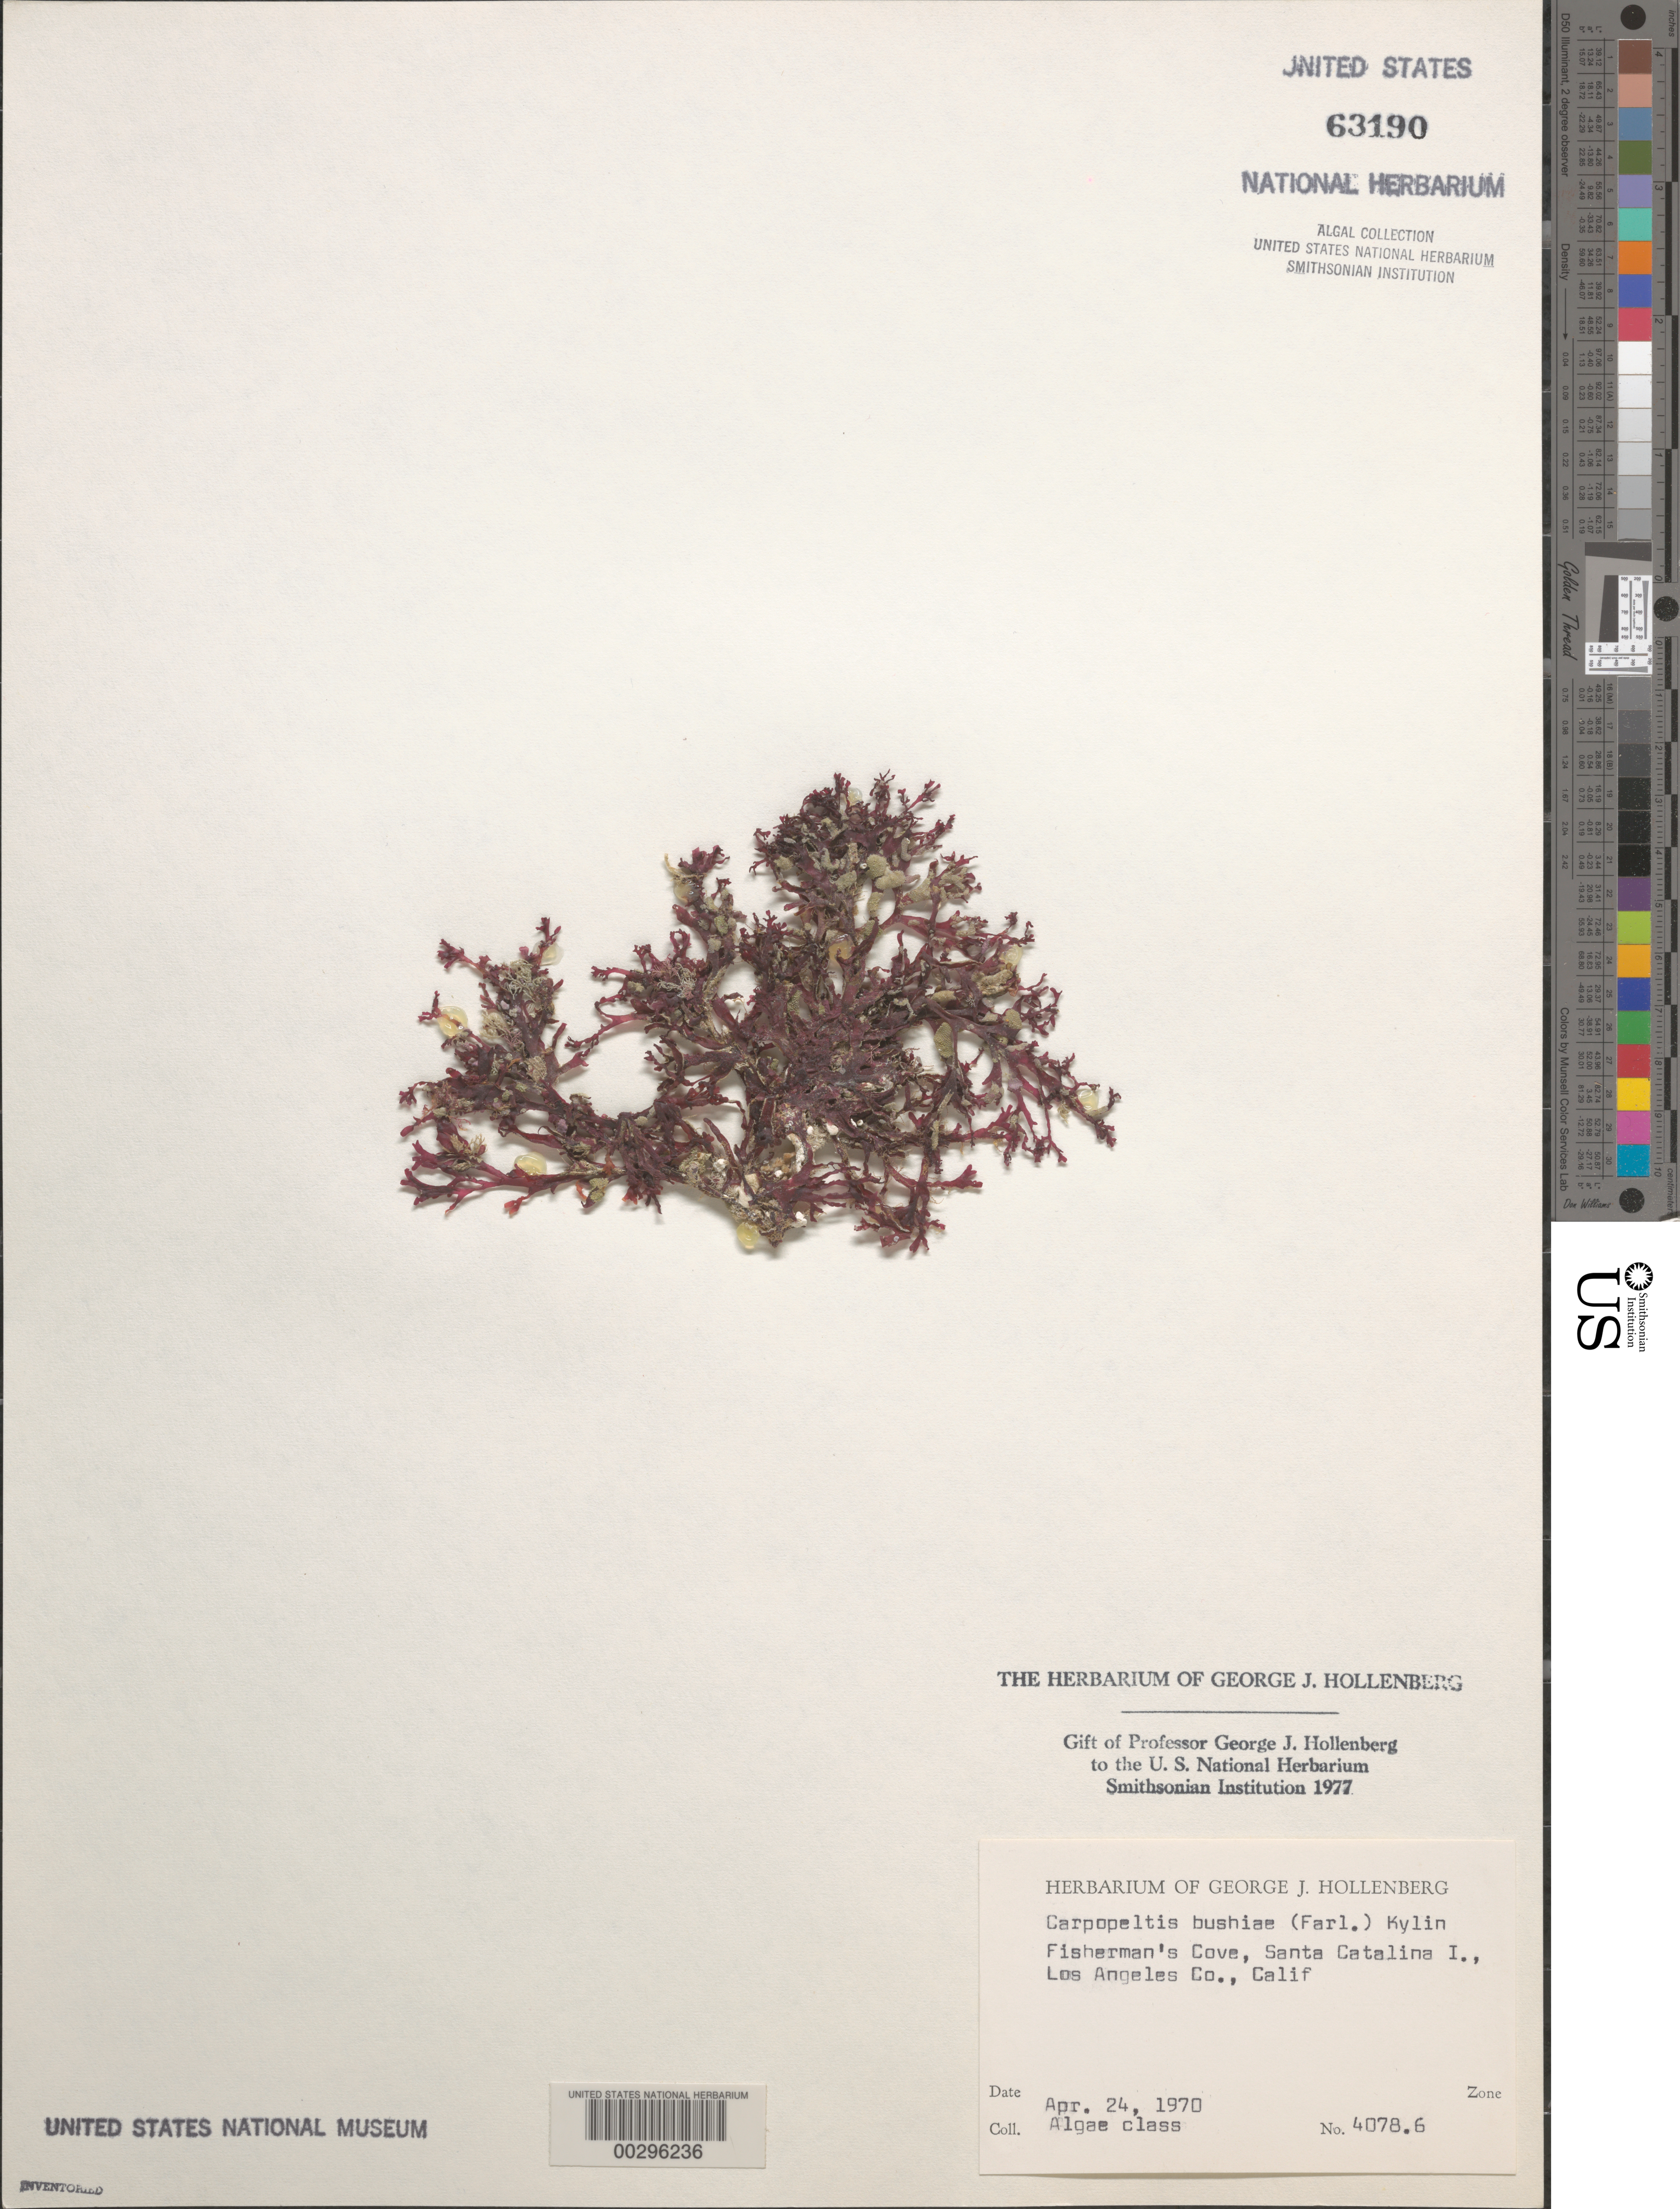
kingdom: Plantae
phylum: Rhodophyta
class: Florideophyceae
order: Halymeniales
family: Halymeniaceae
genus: Carpopeltis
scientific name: Carpopeltis bushiae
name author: (Farl.) Kylin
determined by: Hollenberg, George J.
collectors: Algae Class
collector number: GJH 4078.6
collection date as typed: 24 Apr 1970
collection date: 1970-04-24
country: United States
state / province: California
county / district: Los Angeles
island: Santa Catalina Island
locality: Fisherman's Cove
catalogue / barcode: US 63190